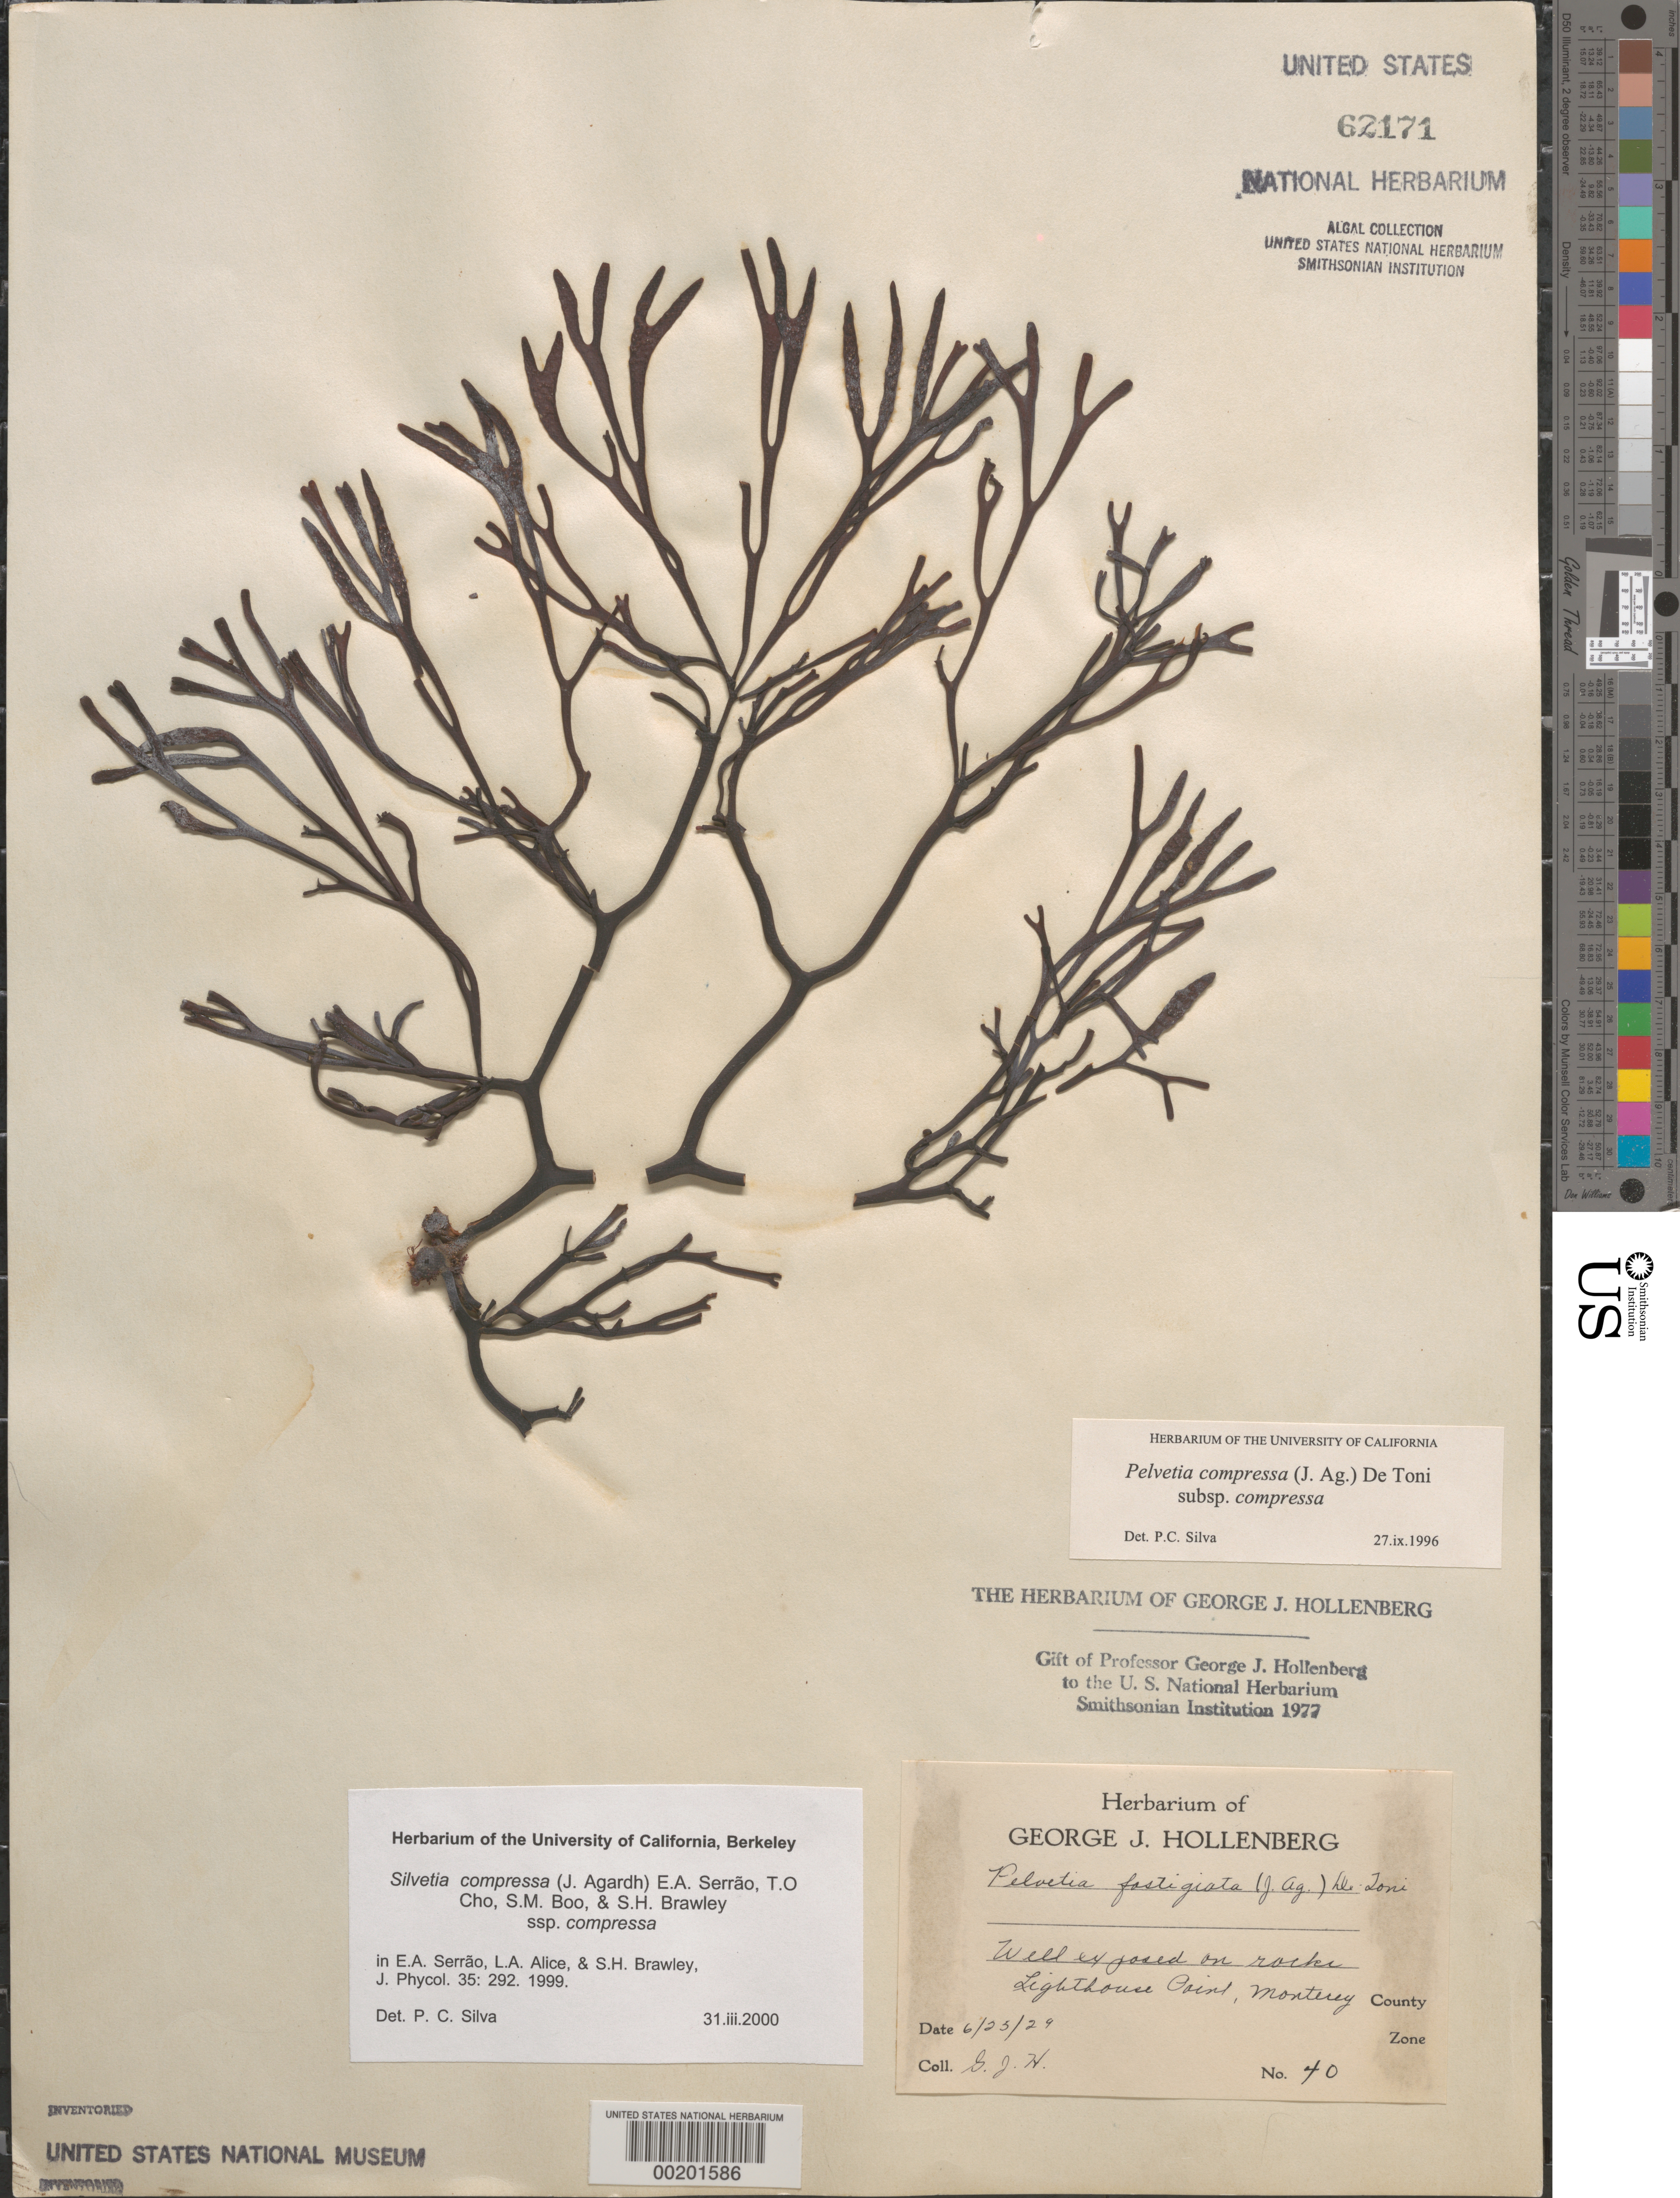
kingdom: Chromista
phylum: Ochrophyta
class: Phaeophyceae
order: Fucales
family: Fucaceae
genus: Silvetia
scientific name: Silvetia compressa subsp. compressa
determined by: Silva, P. C.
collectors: G. Hollenberg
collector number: GJH 40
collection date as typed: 25 Jun 1929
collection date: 1929-06-25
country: United States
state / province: California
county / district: Monterey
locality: Lighthouse Point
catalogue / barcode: US 62171